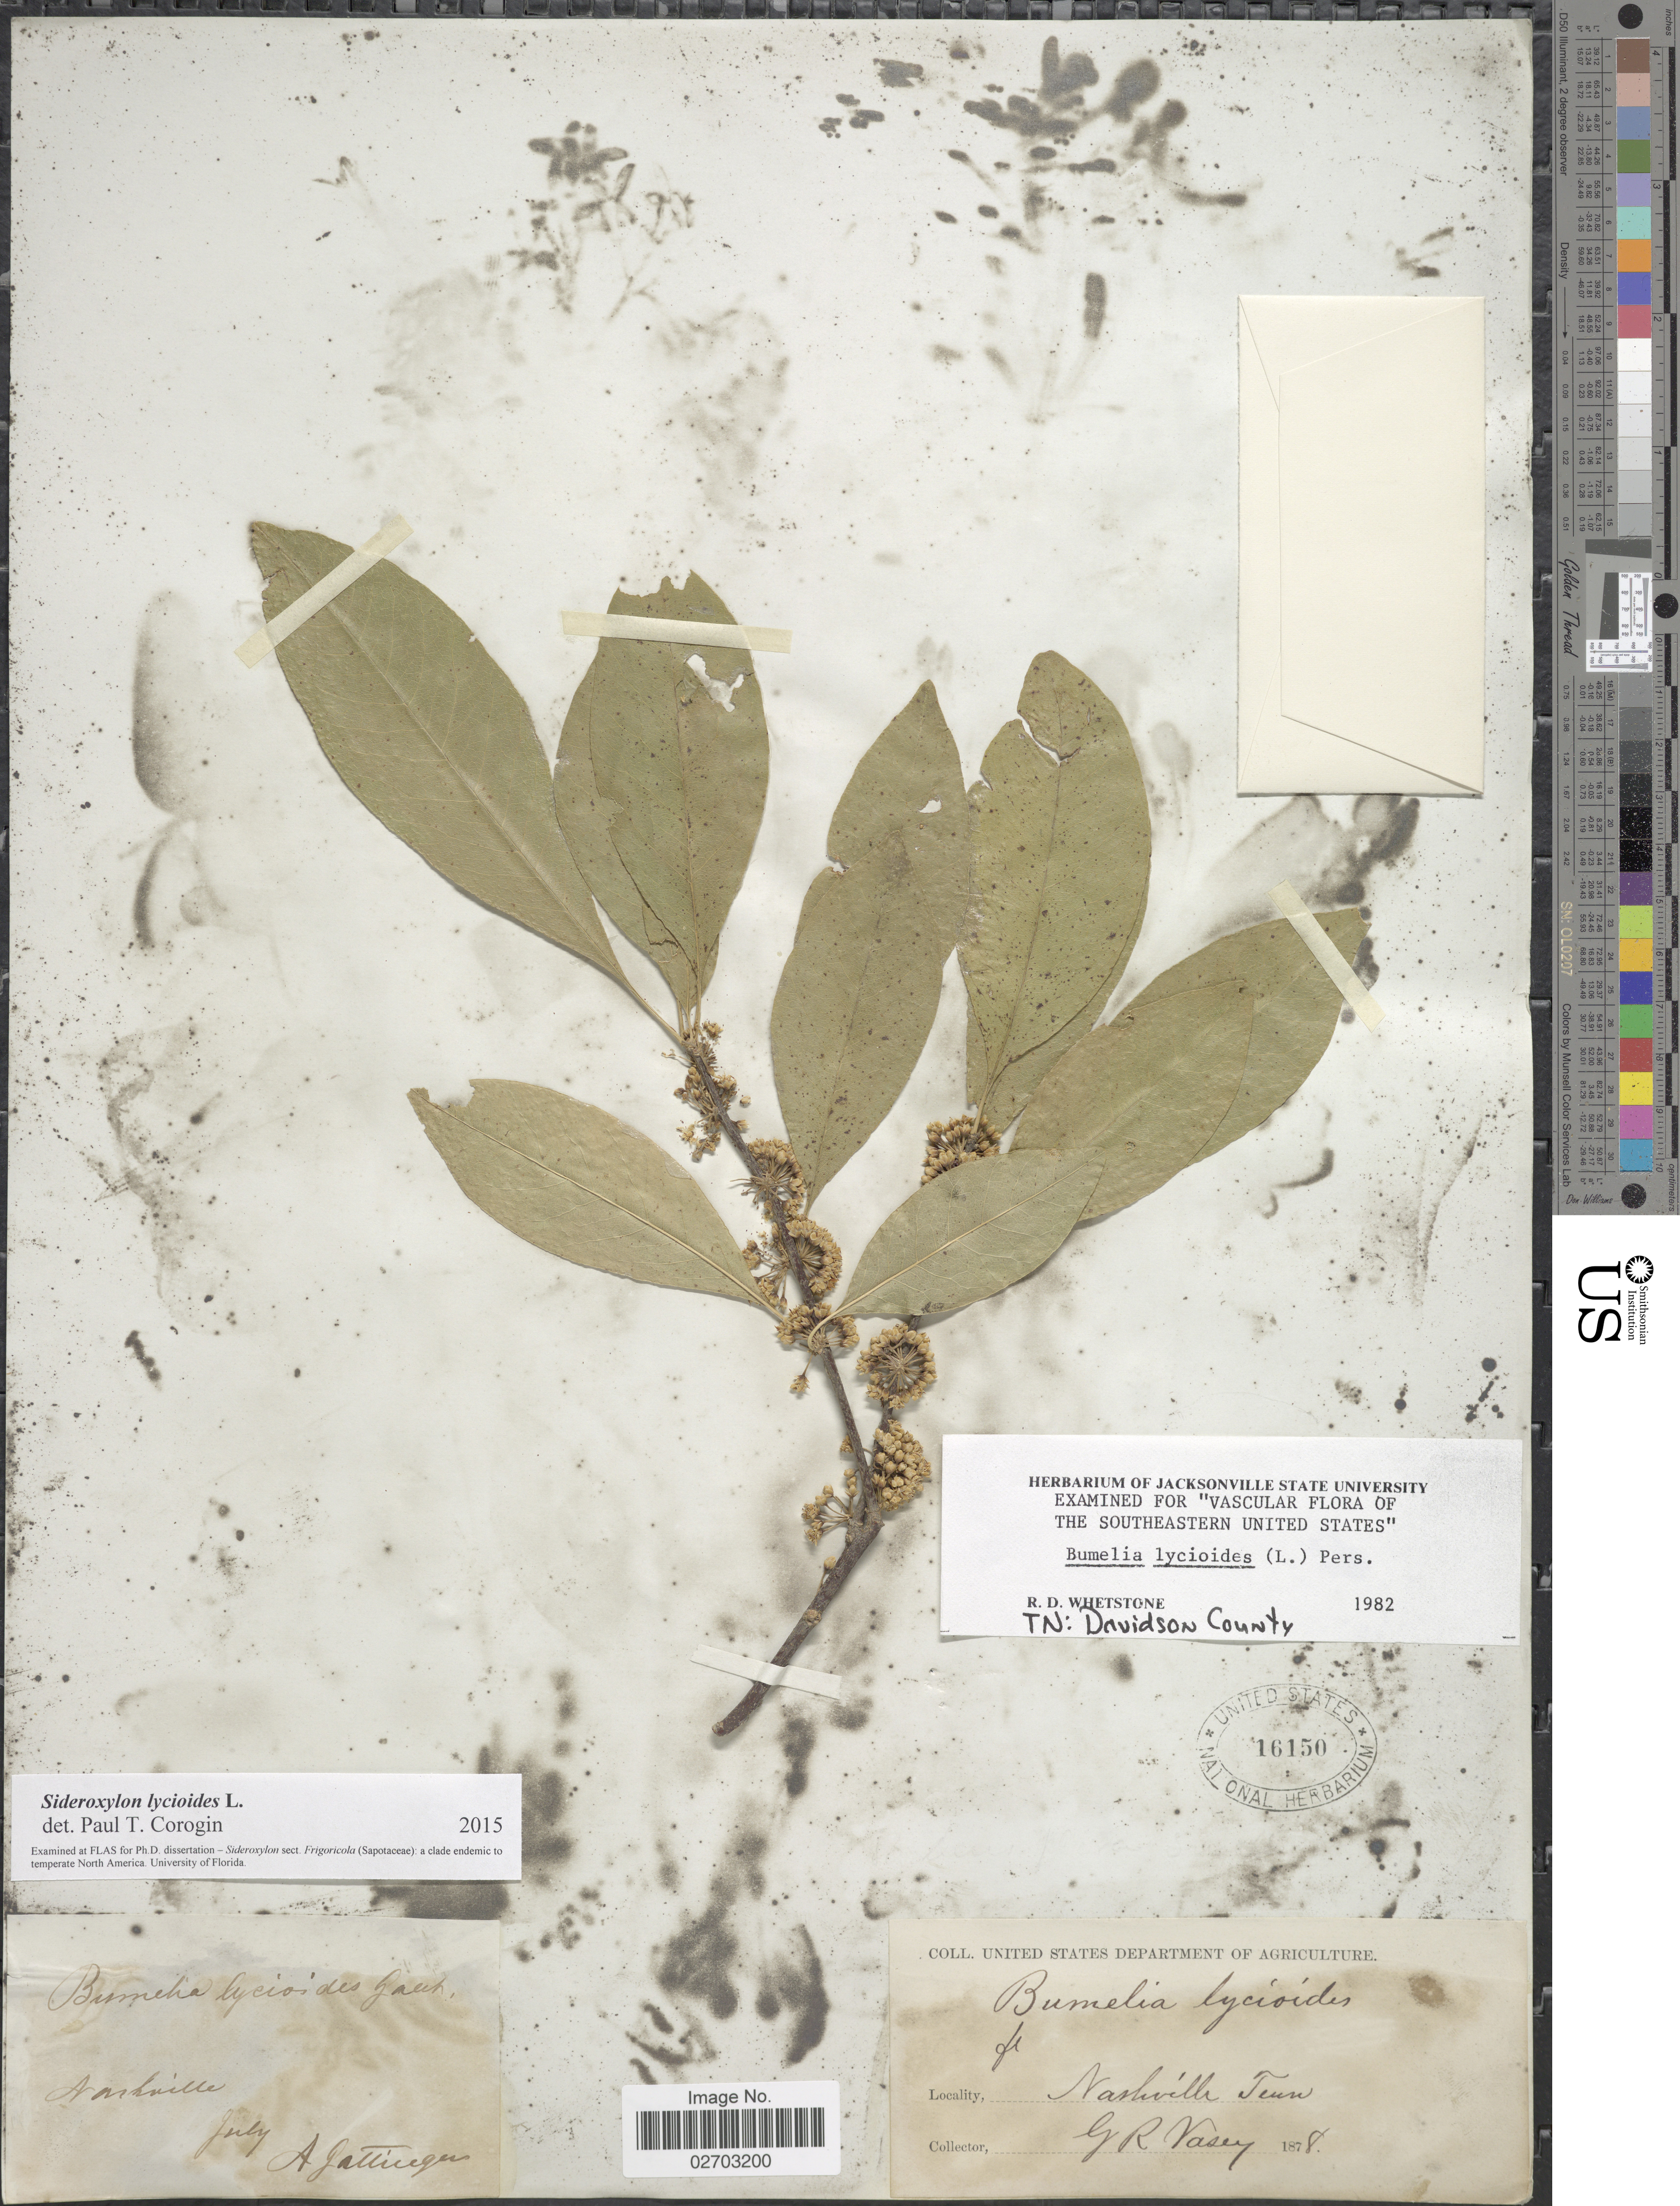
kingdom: Plantae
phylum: Tracheophyta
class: Magnoliopsida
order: Ericales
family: Sapotaceae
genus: Sideroxylon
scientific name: Sideroxylon lycioides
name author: L.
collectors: G. R. Vasey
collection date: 1878-07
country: United States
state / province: Tennessee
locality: Nashville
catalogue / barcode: US 16150